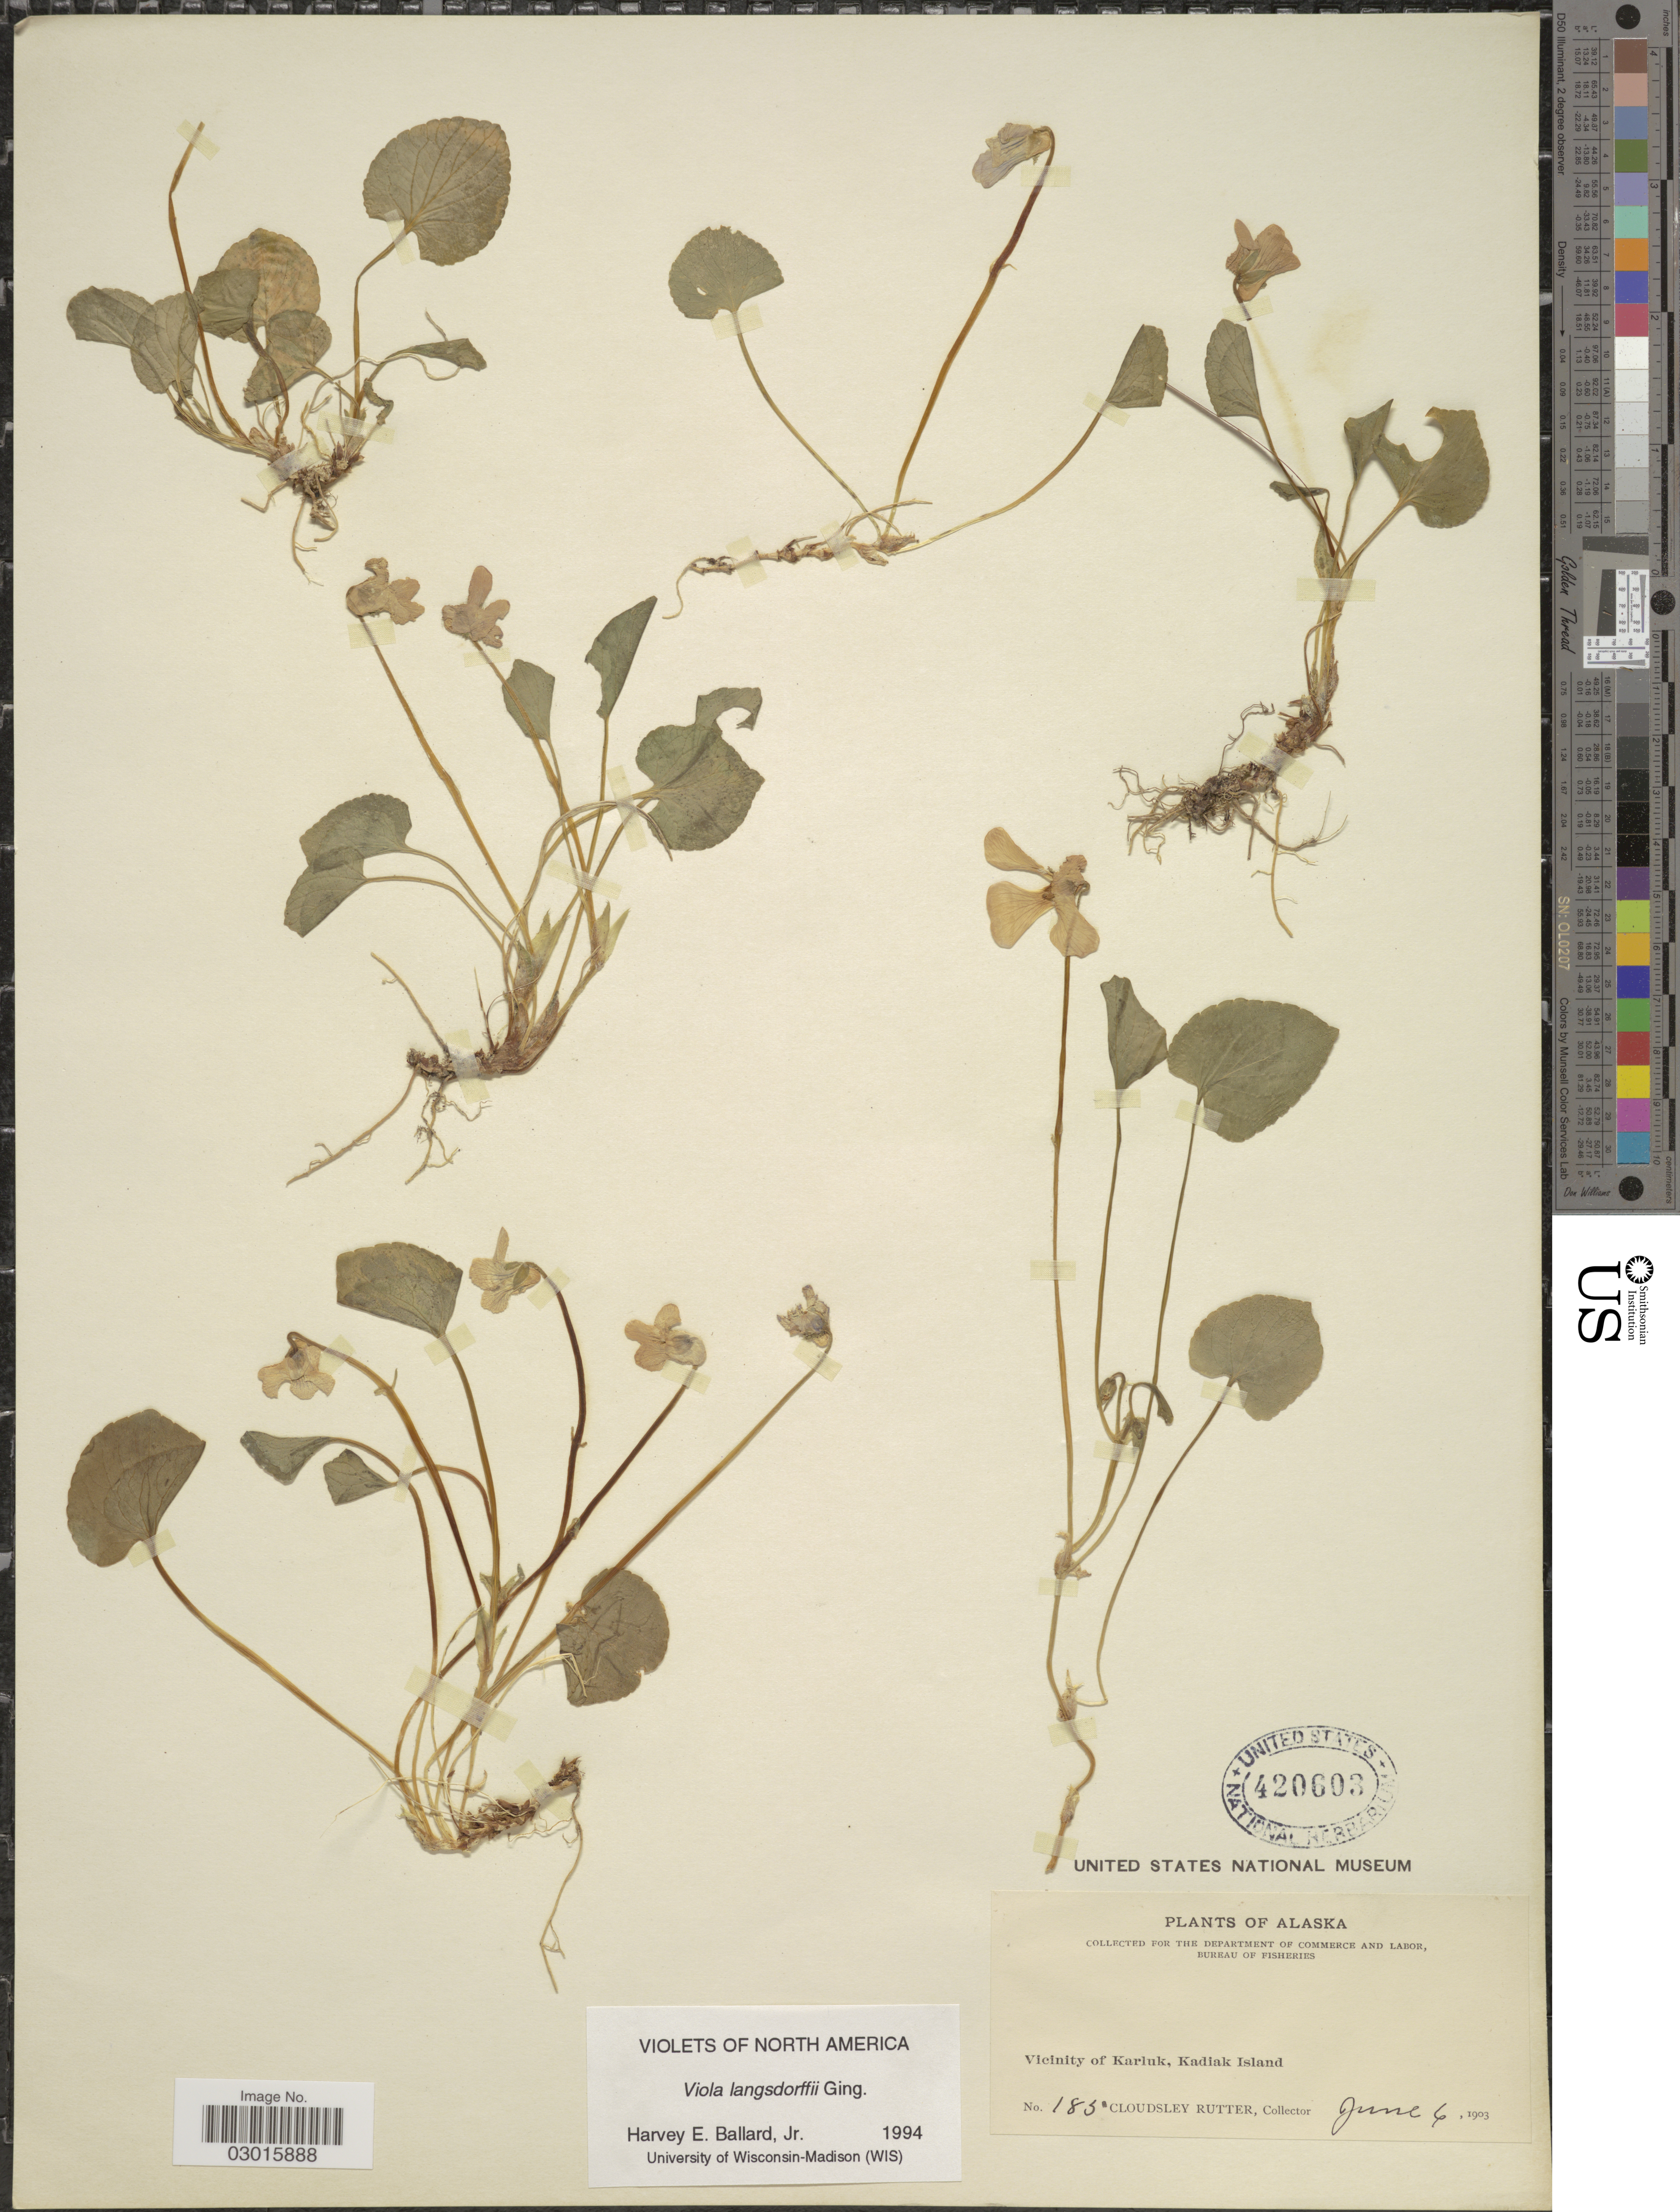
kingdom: Plantae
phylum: Tracheophyta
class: Magnoliopsida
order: Malpighiales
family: Violaceae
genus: Viola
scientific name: Viola langsdorffii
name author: Fisch. ex Ging.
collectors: C. Rutter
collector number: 185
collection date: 1903-06-06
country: United States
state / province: Alaska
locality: Vicinity of Karluk, Kadiak Island.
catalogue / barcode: US 420603